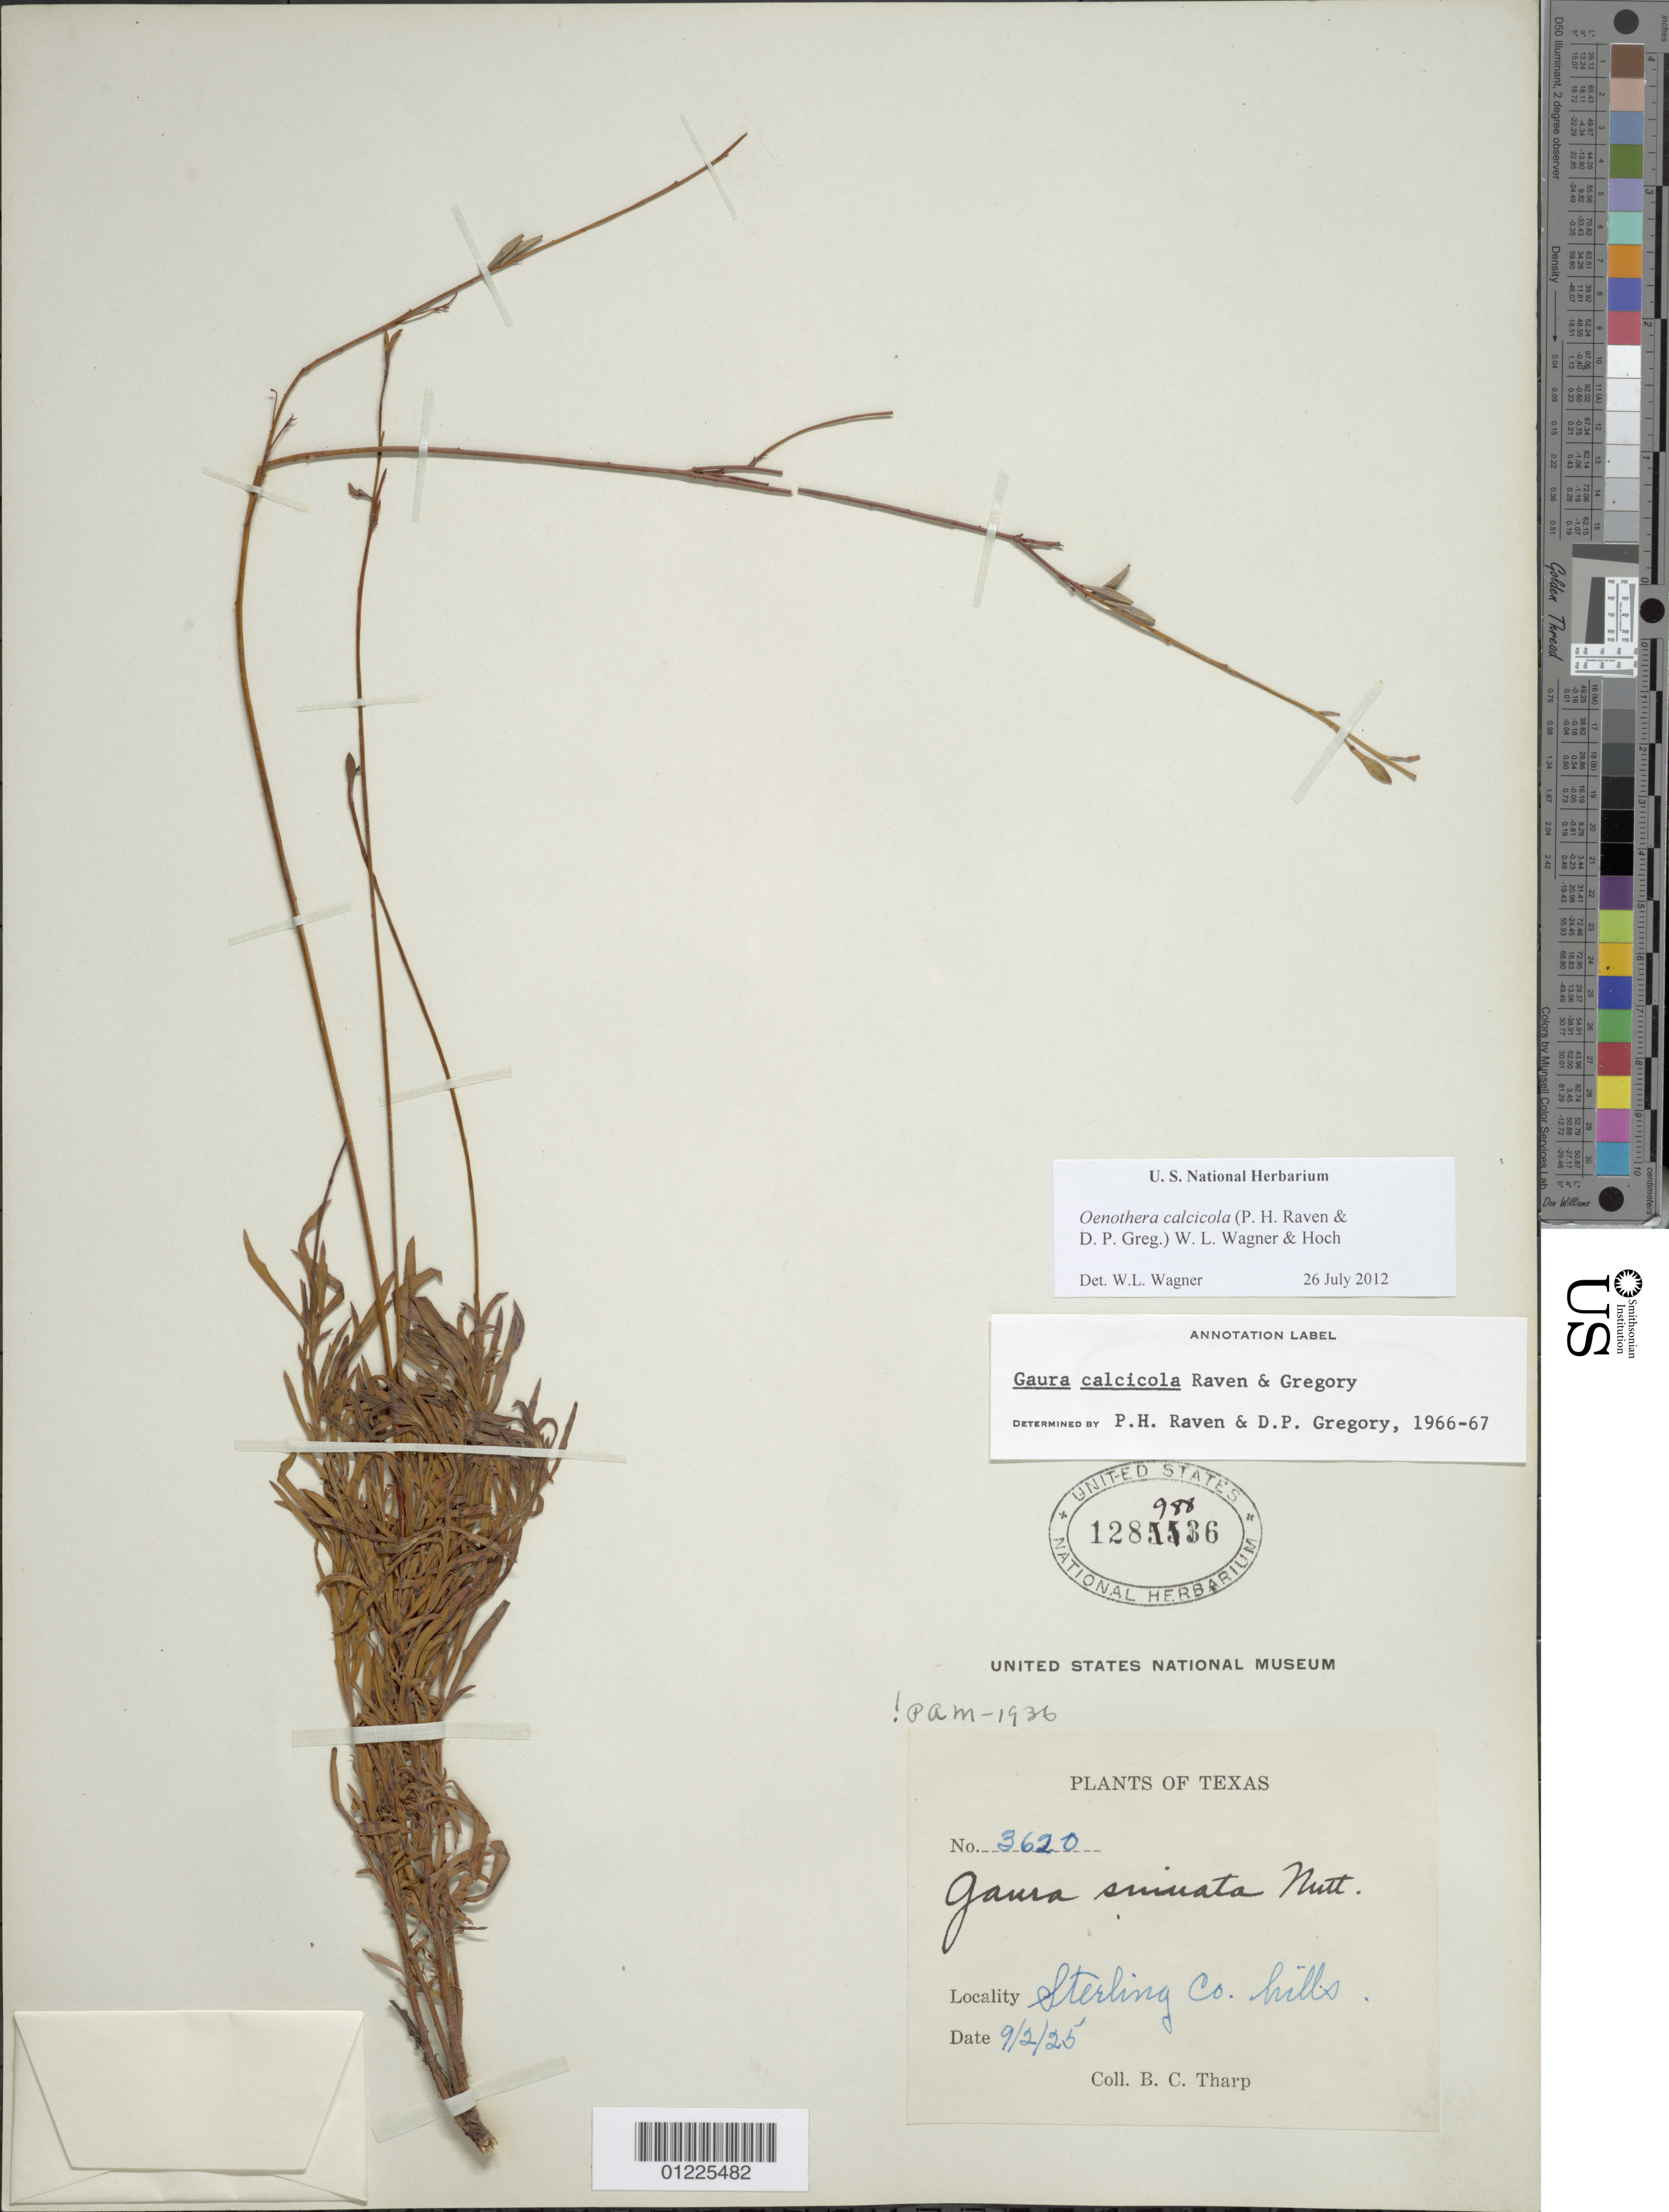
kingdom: Plantae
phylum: Tracheophyta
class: Magnoliopsida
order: Myrtales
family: Onagraceae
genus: Oenothera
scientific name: Oenothera calcicola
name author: (P.H. Raven & D.P. Greg.) W.L. Wagner & Hoch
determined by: Wagner, W. L., (BOT), Smithsonian Institution - National Museum of Natural History (UNITED STATES)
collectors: B. C. Tharp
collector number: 3620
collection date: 1925-09-02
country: United States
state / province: Texas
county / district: Sterling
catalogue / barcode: US 128988